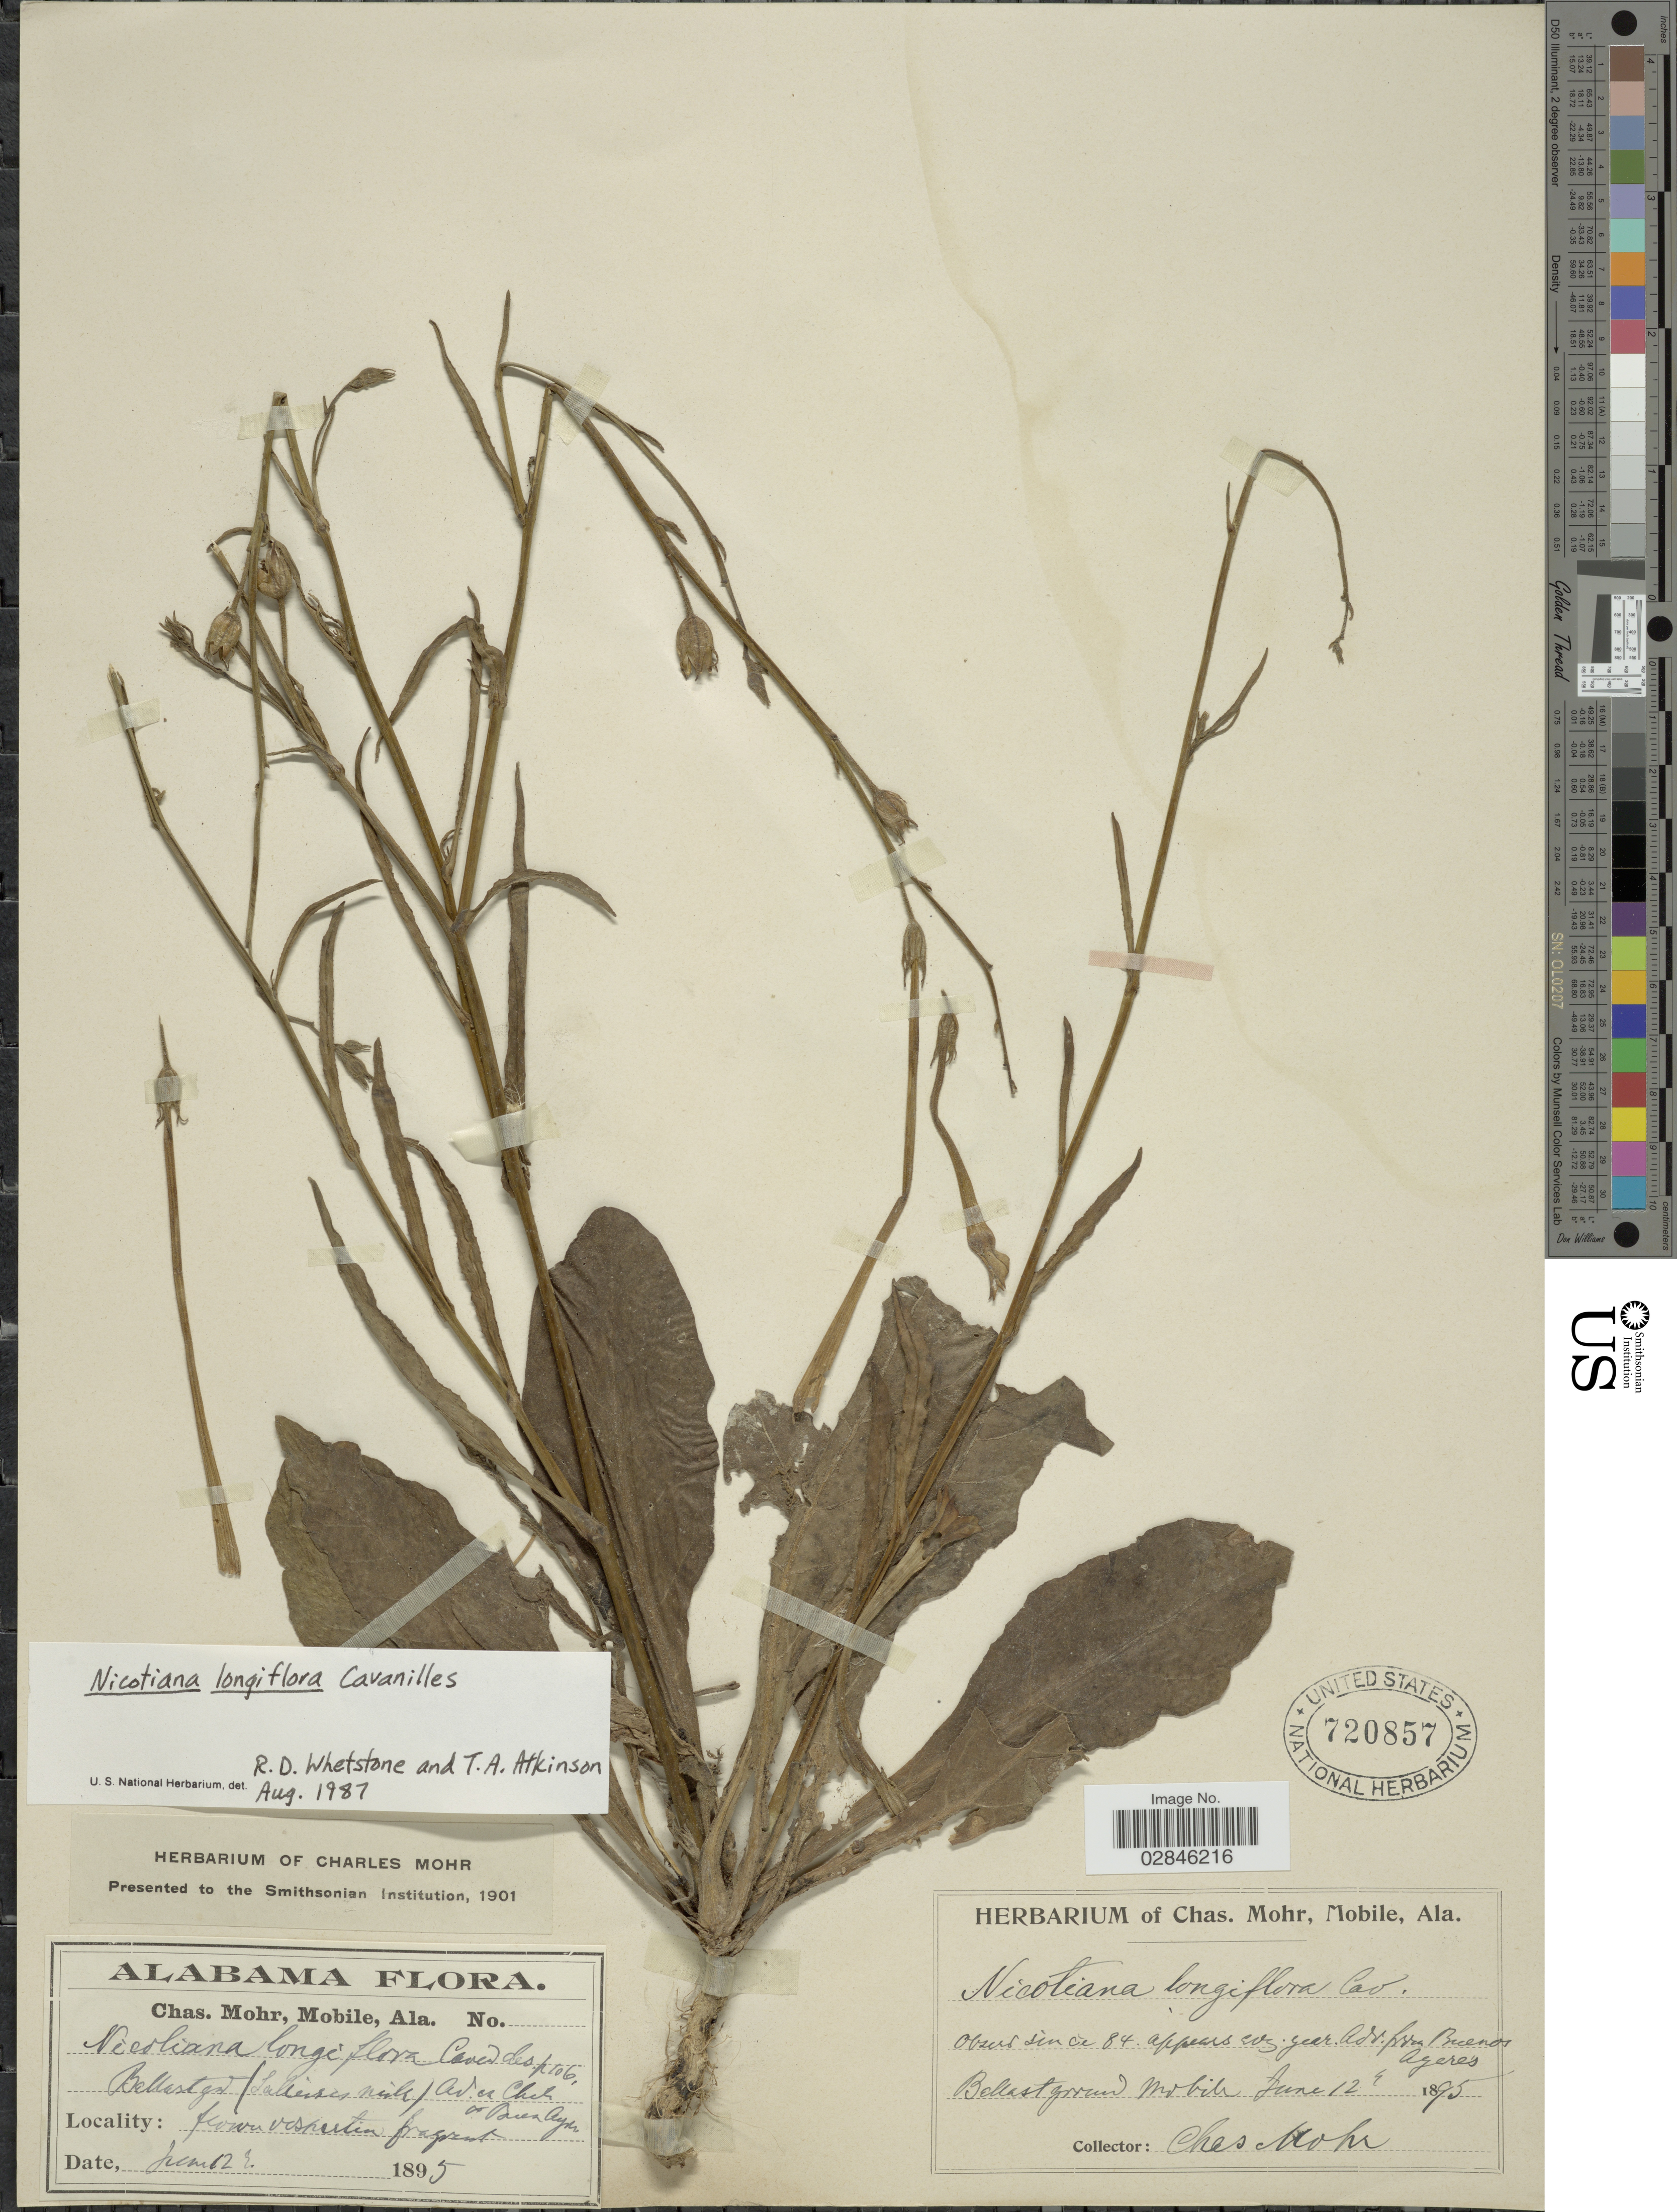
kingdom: Plantae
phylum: Tracheophyta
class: Magnoliopsida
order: Solanales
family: Solanaceae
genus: Nicotiana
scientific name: Nicotiana longiflora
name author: Cav.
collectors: Mohr, C. T. (herbarium)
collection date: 1895-06-12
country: United States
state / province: Alabama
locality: Ballast ground Mobile.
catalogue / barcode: US 720857